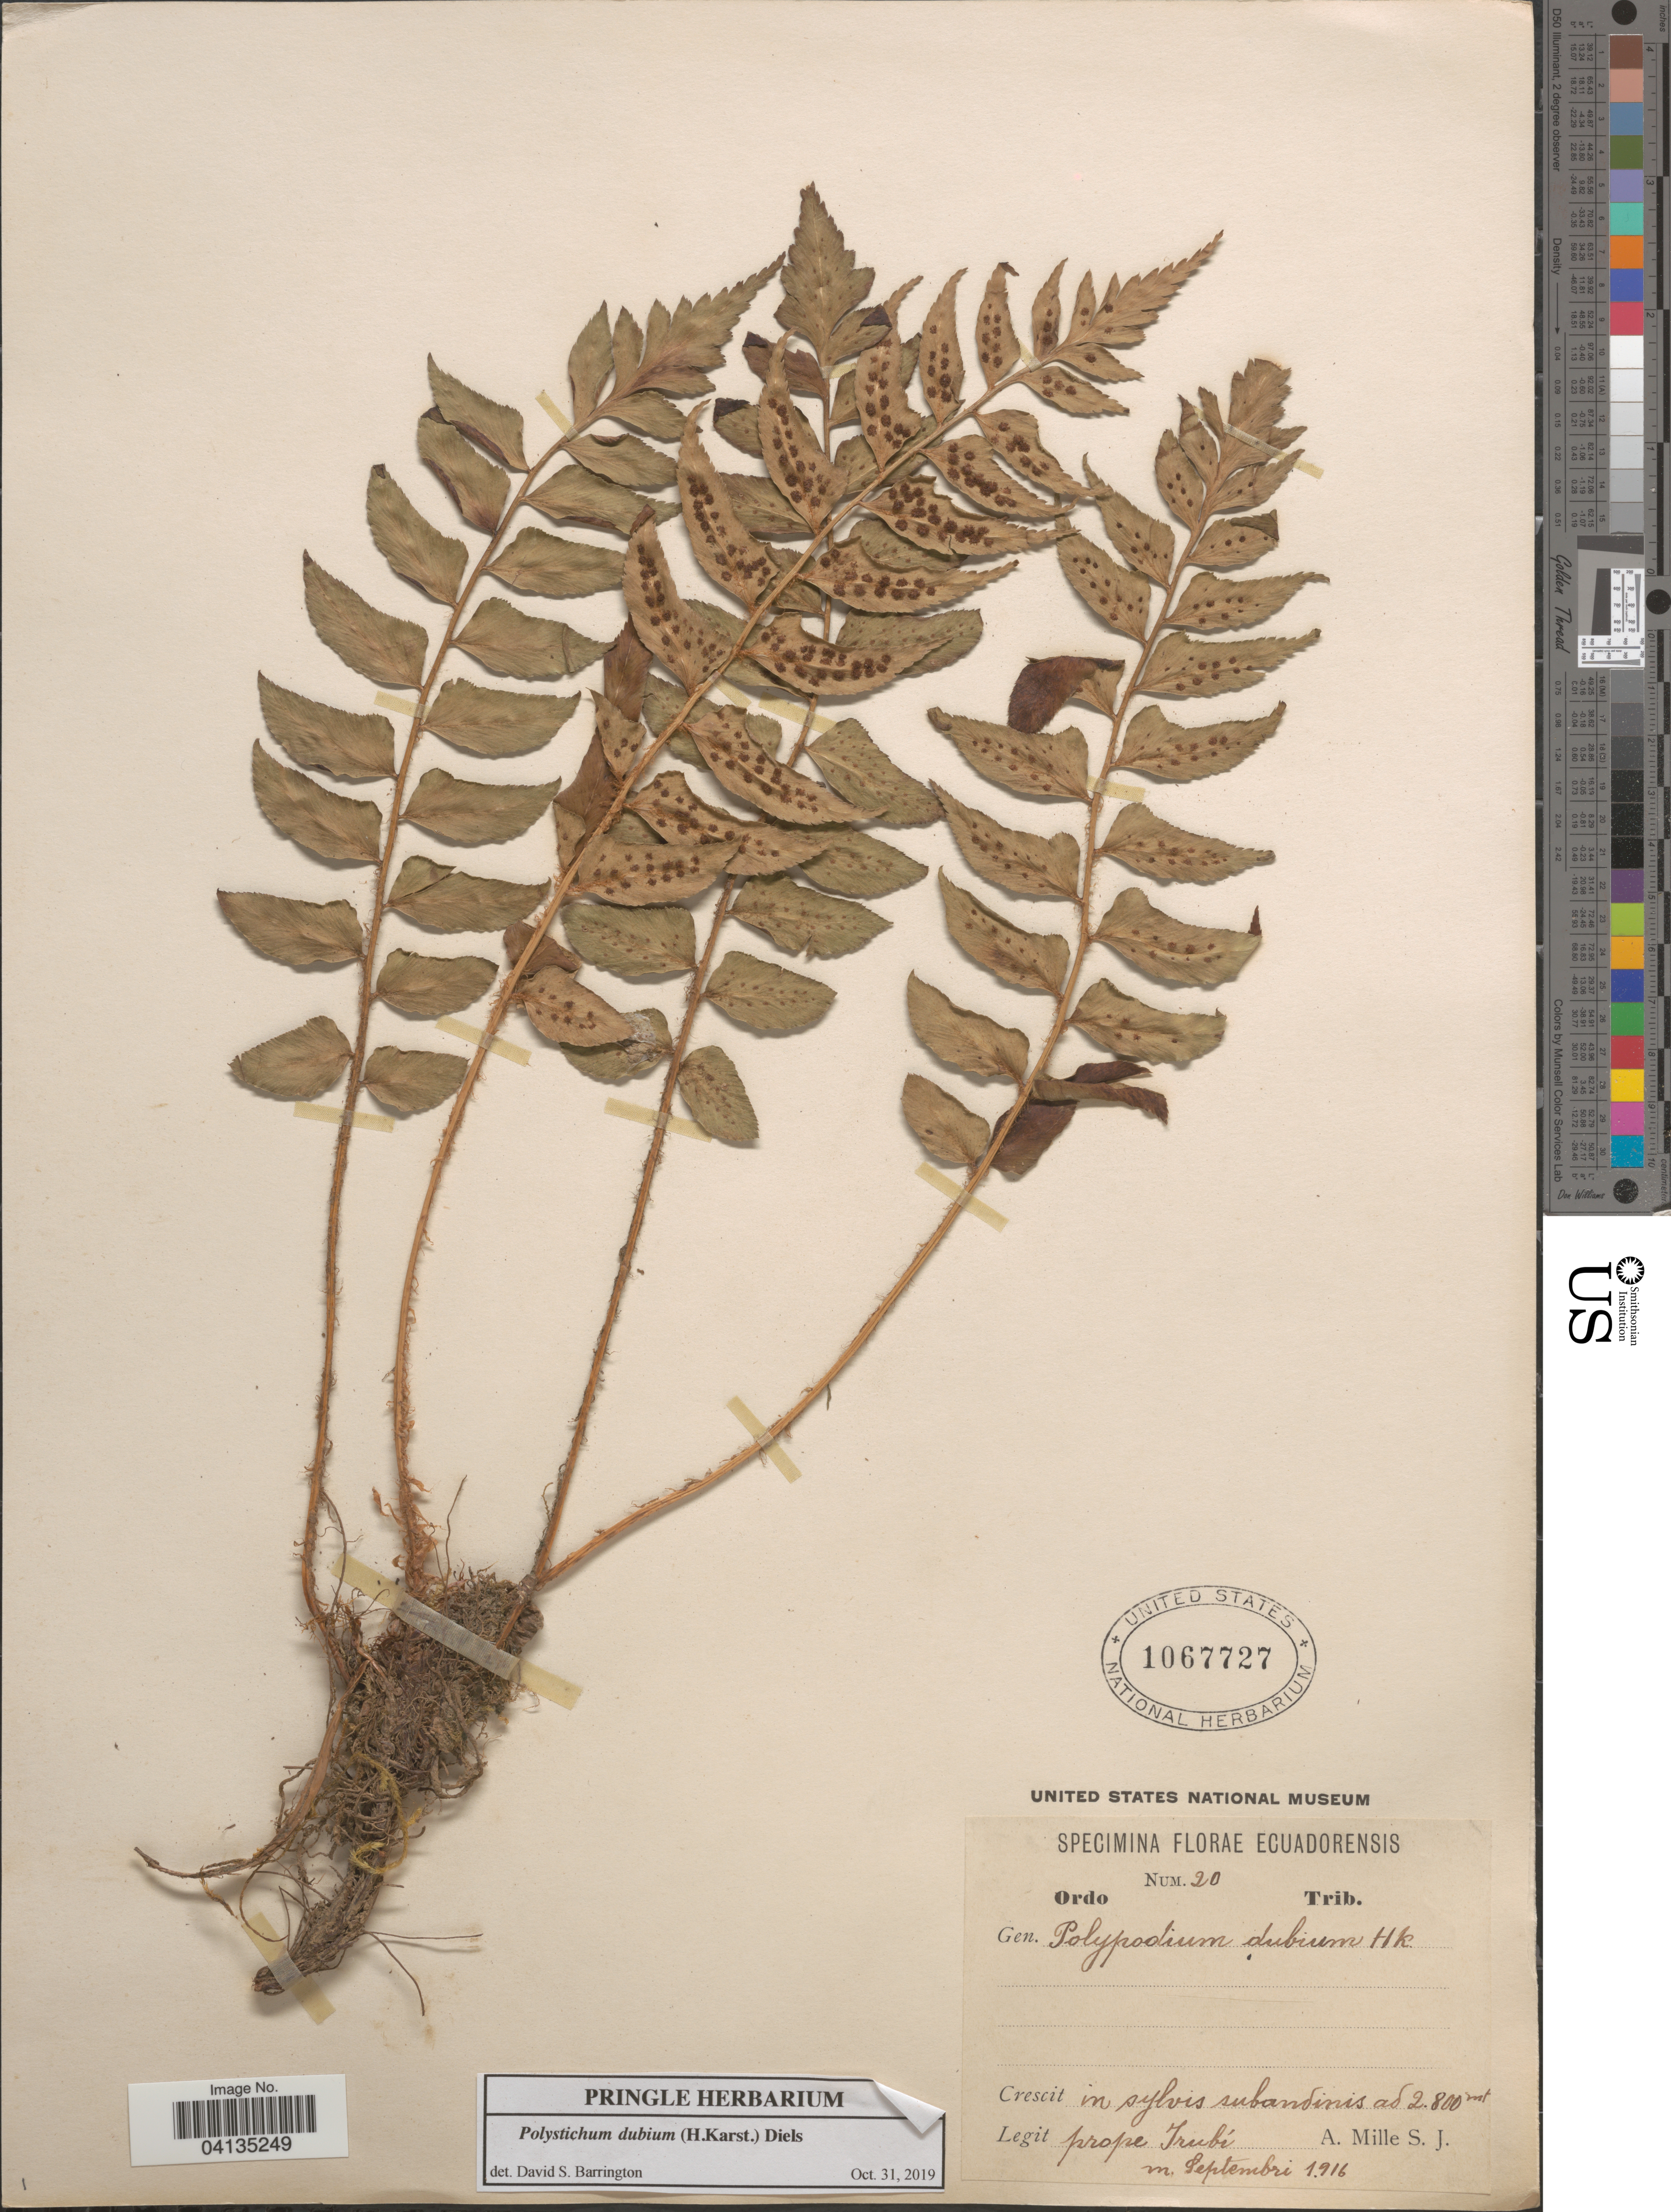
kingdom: Plantae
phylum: Tracheophyta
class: Polypodiopsida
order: Polypodiales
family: Dryopteridaceae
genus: Polystichum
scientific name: Polystichum dubium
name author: (H. Karst.) Diels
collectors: A. Mille S.J.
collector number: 20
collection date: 1916-09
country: Ecuador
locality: Ecuadorensis. Prope Trubé.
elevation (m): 2800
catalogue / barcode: US 1067727